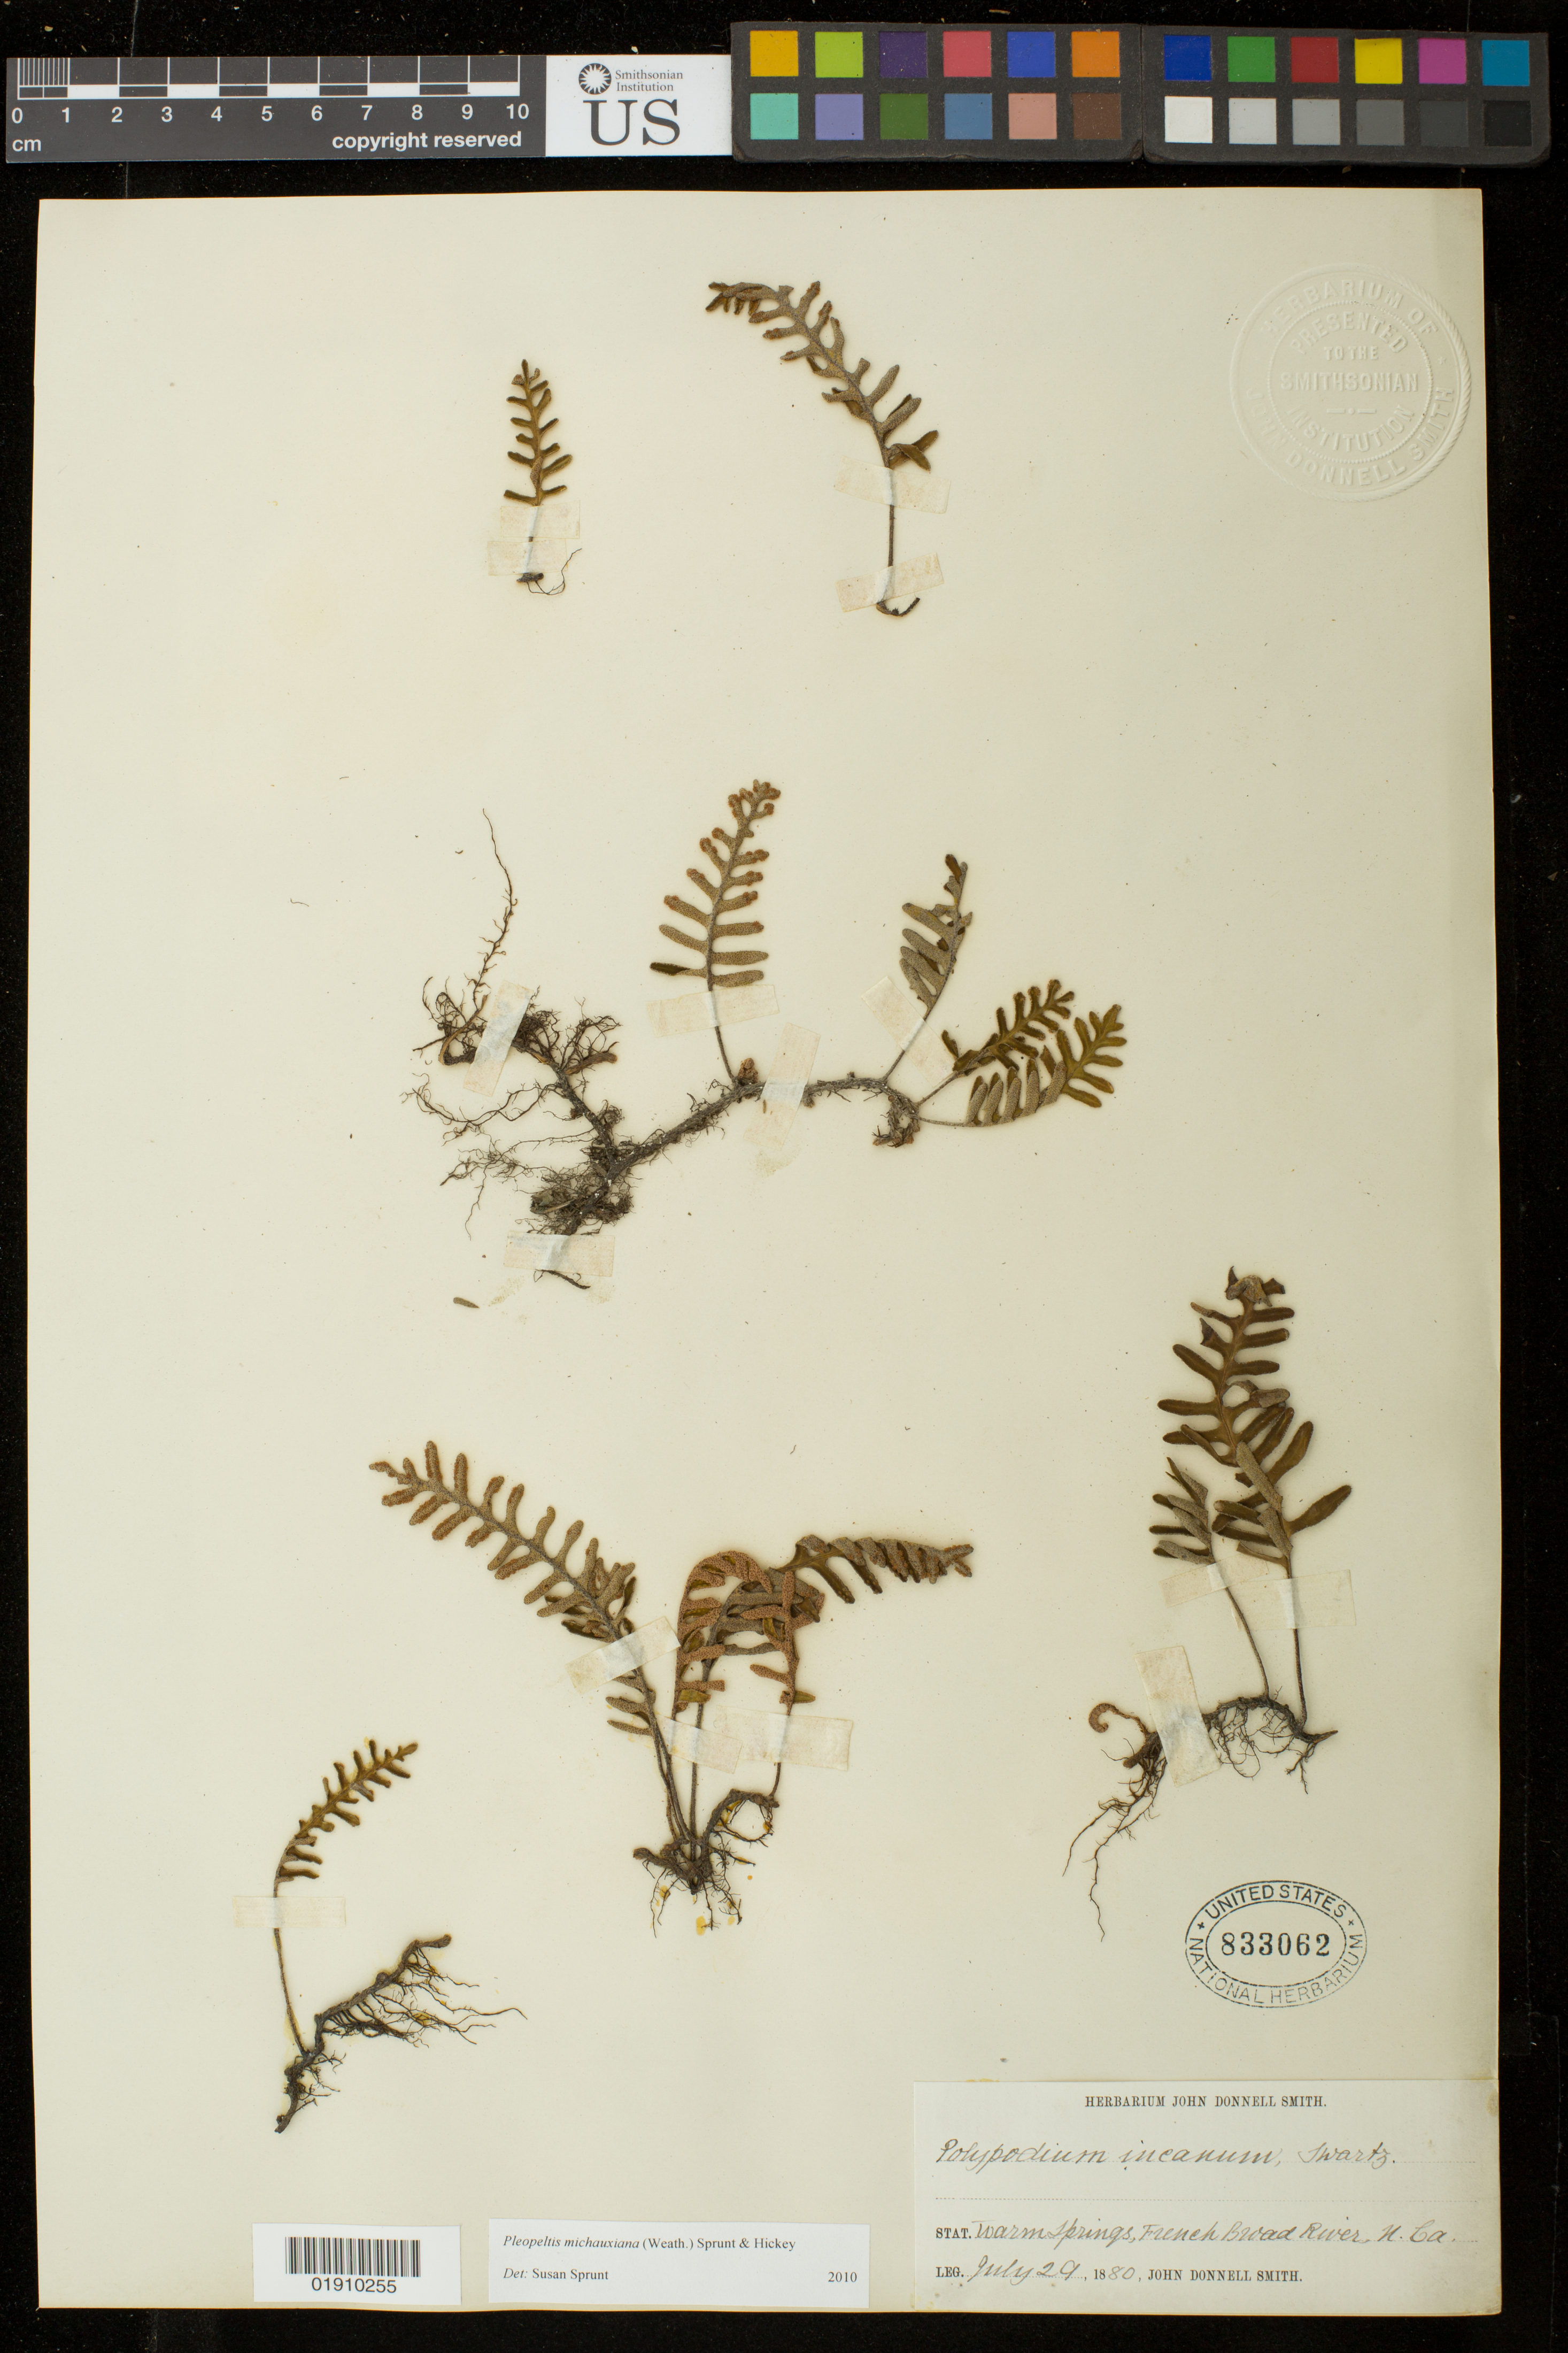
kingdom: Plantae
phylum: Tracheophyta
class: Polypodiopsida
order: Polypodiales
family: Polypodiaceae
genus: Pleopeltis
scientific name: Pleopeltis michauxiana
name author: (Weath.) Hickey & Sprunt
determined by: Sprunt, S. V.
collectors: J. Smith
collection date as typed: July 29, 1880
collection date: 1880-07-29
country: United States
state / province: North Carolina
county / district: Madison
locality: Warm Springs, French Broad River, N.Ca.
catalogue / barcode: US 833062